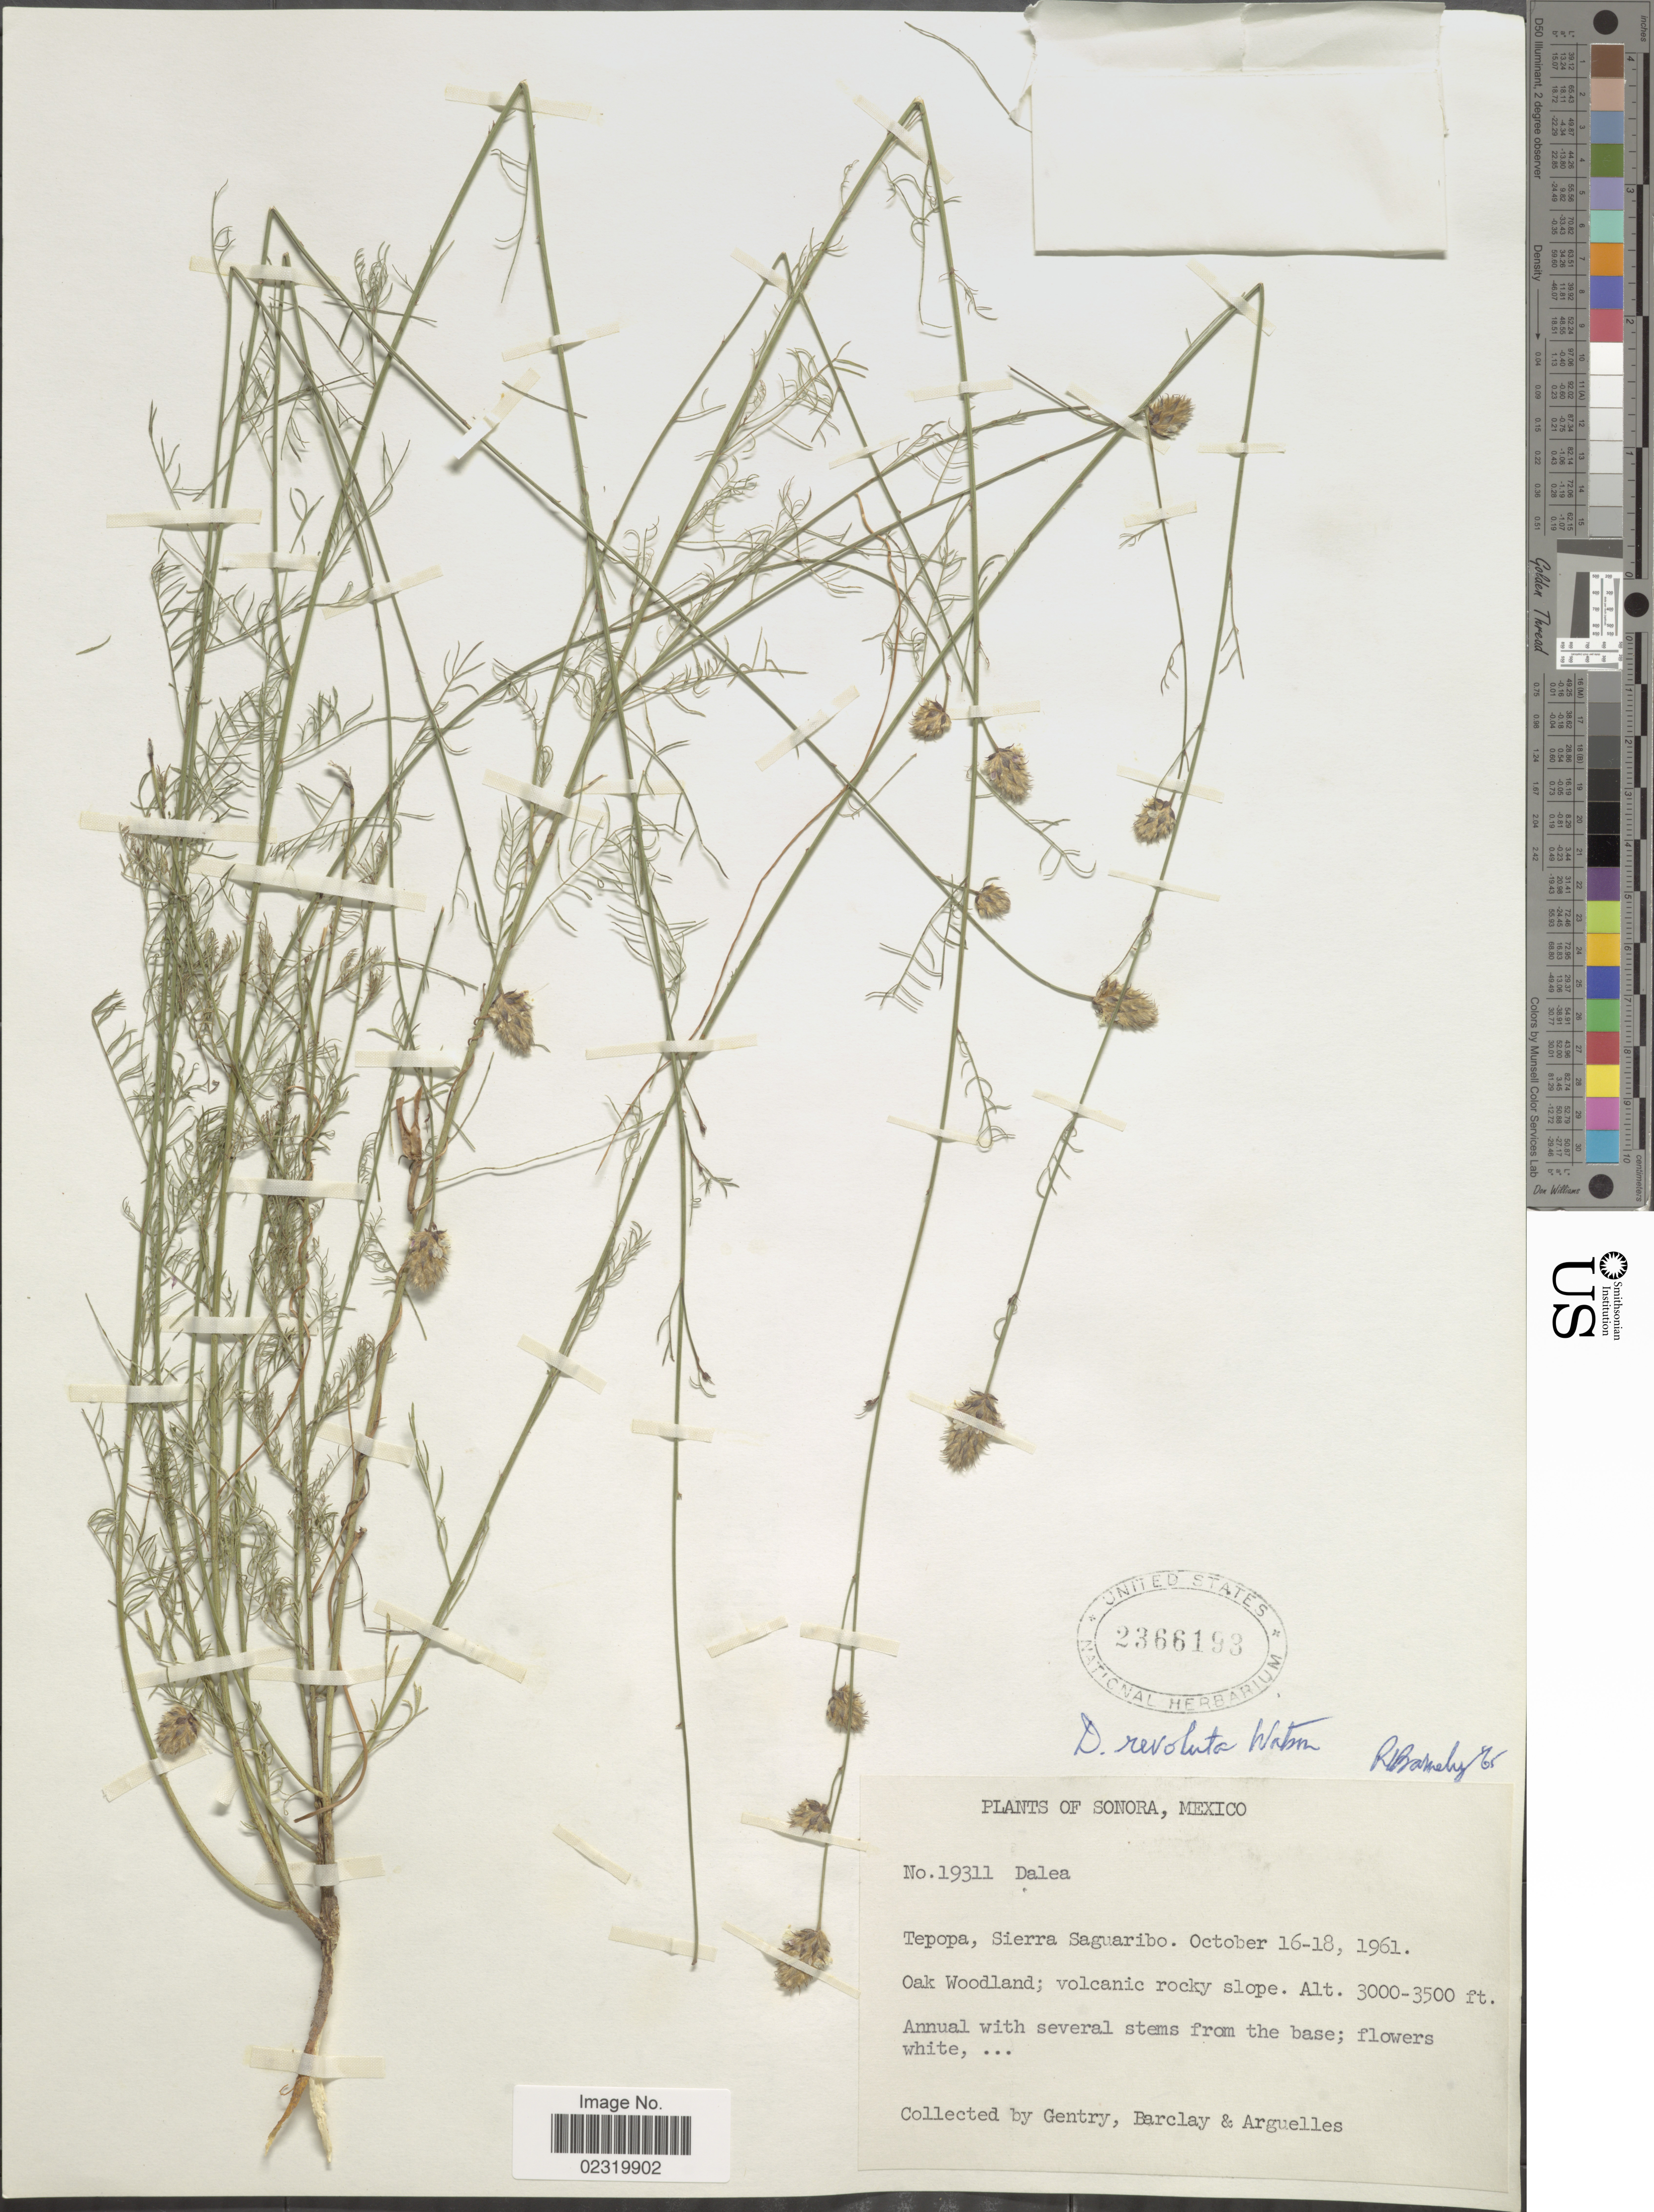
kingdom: Plantae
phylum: Tracheophyta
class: Magnoliopsida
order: Fabales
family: Fabaceae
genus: Dalea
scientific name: Dalea revoluta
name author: S. Watson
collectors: Gentry, --, -- Barclay & Arguelles, --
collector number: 19311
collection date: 1961-10-16/1961-10-18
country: Mexico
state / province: Sonora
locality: Tepopa, Sierra Saguaribo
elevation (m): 914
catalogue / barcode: US 2366193